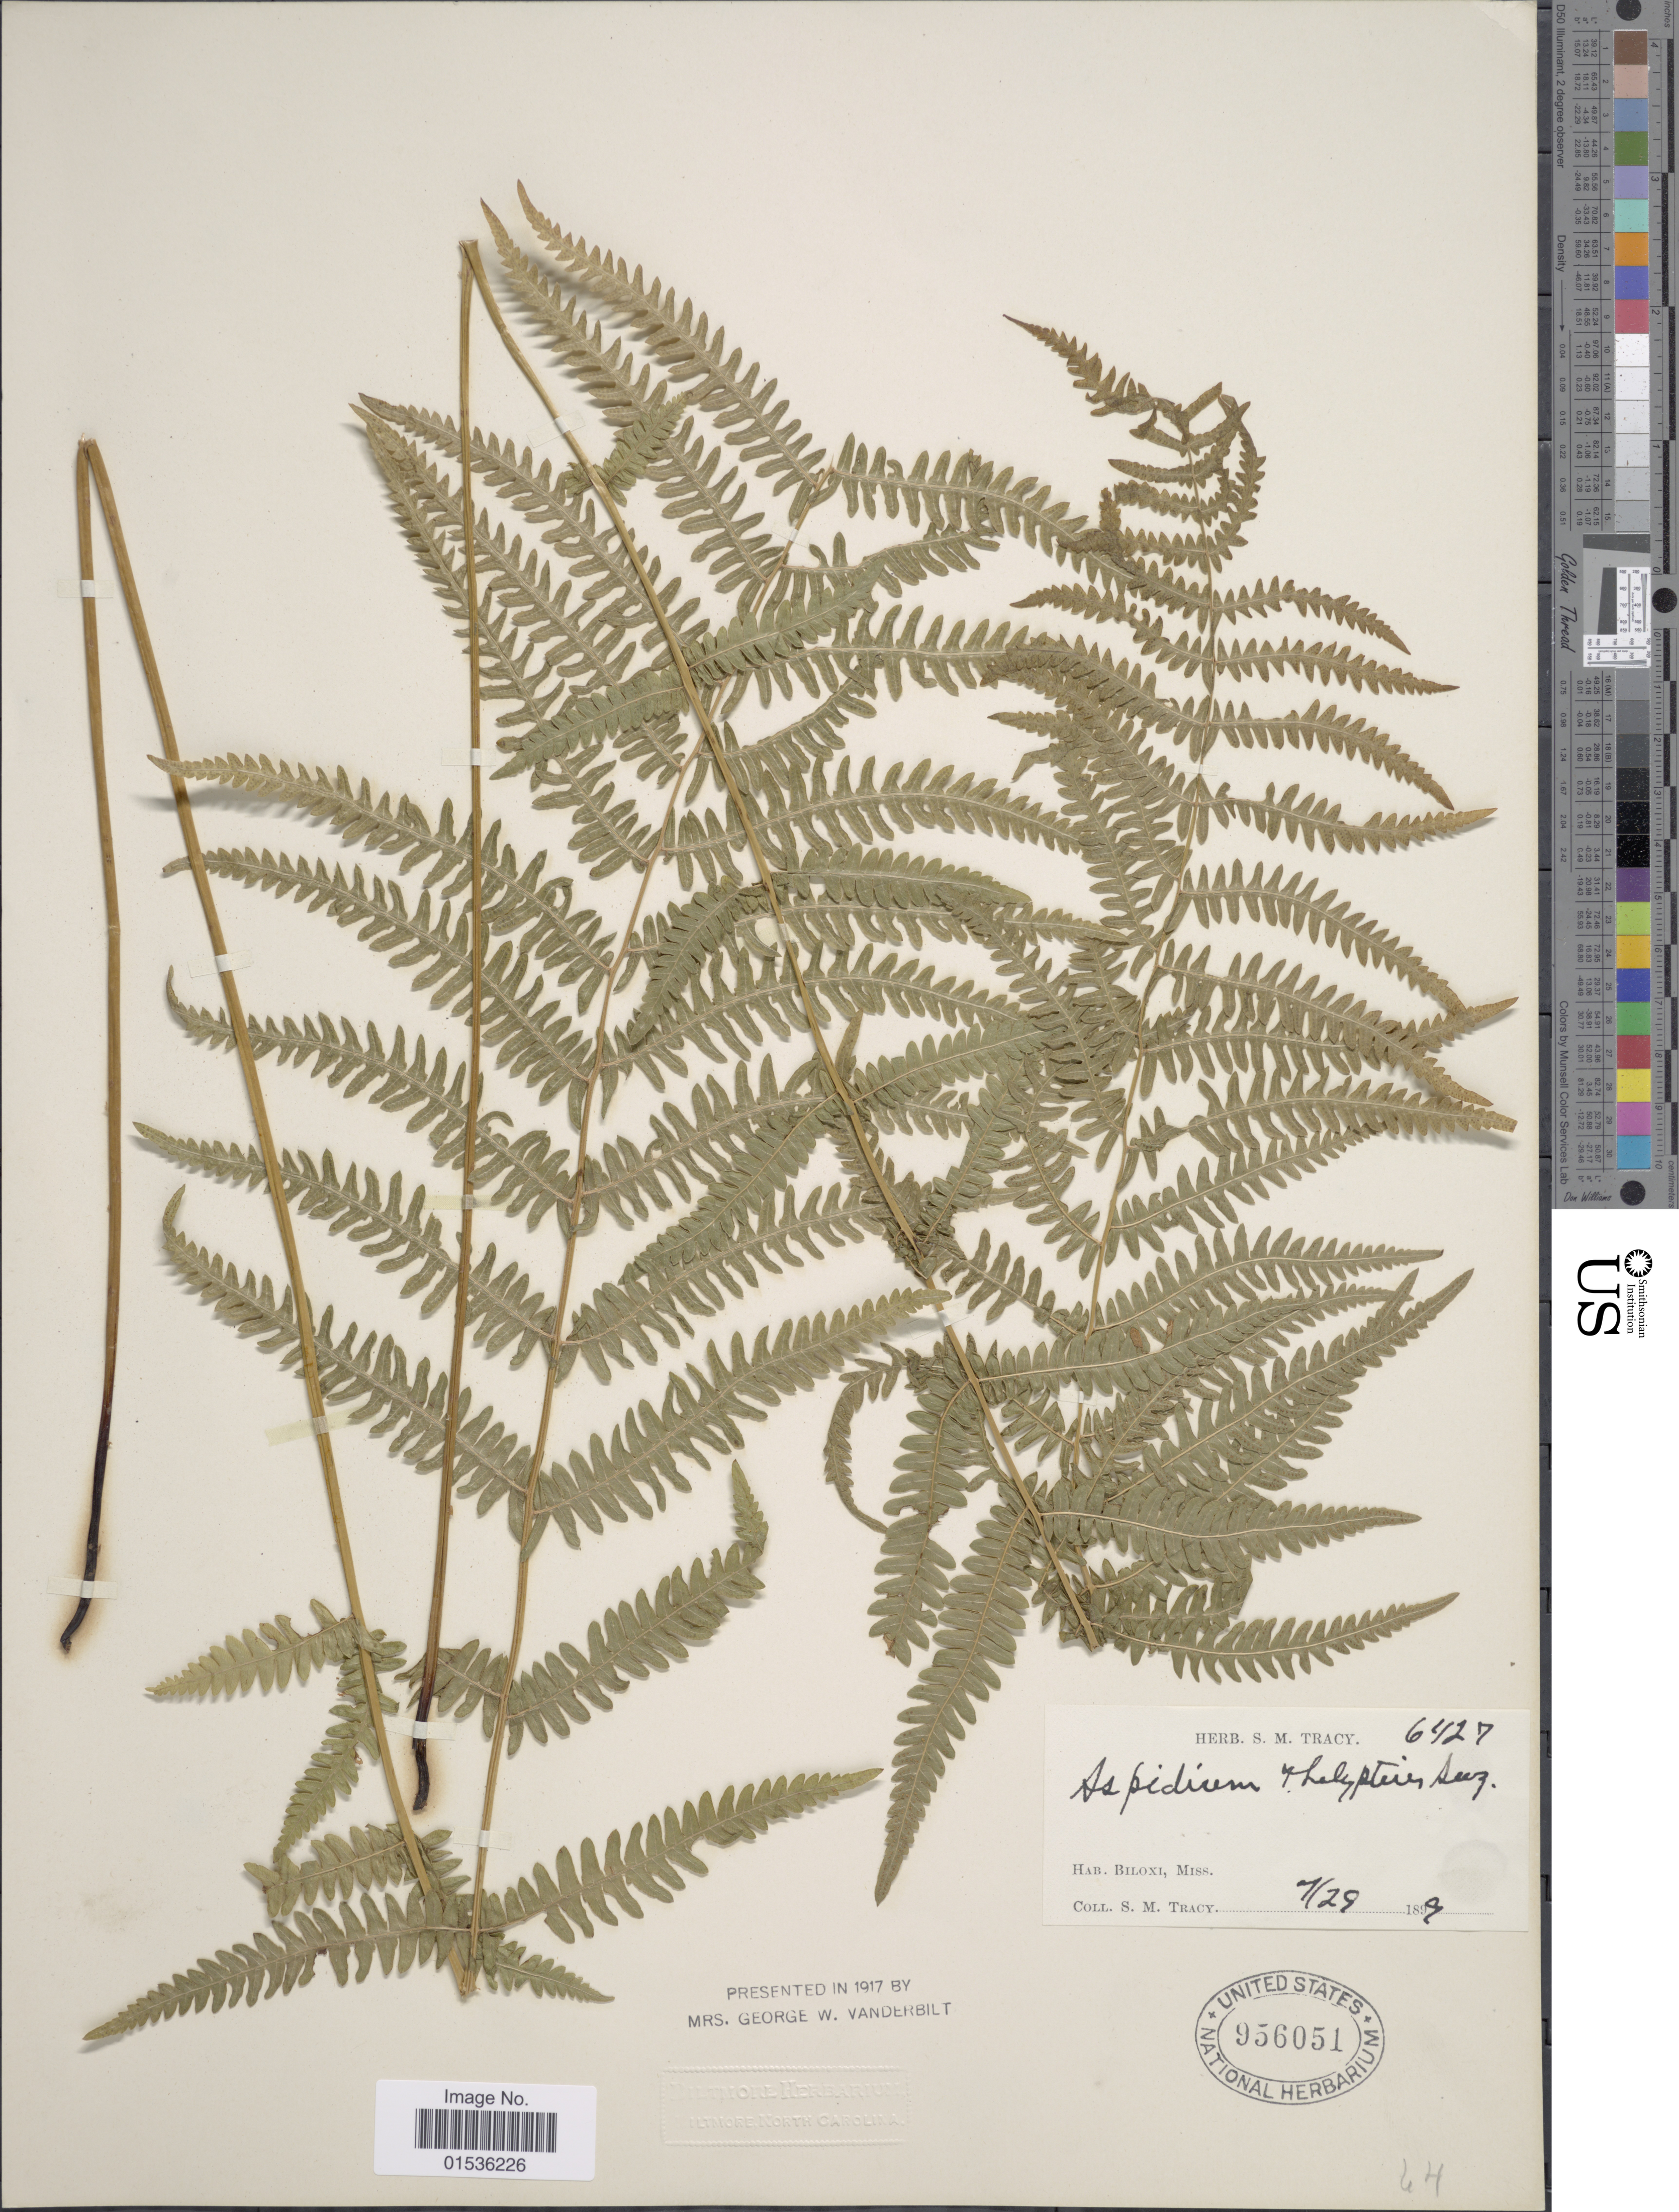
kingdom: Plantae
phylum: Tracheophyta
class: Polypodiopsida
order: Polypodiales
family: Thelypteridaceae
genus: Phegopteris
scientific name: Phegopteris connectilis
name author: (Michx.) Watt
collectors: S. M. Tracy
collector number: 6427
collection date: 1897-07-29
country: United States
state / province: Mississippi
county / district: Harrison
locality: Biloxi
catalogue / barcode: US 956051